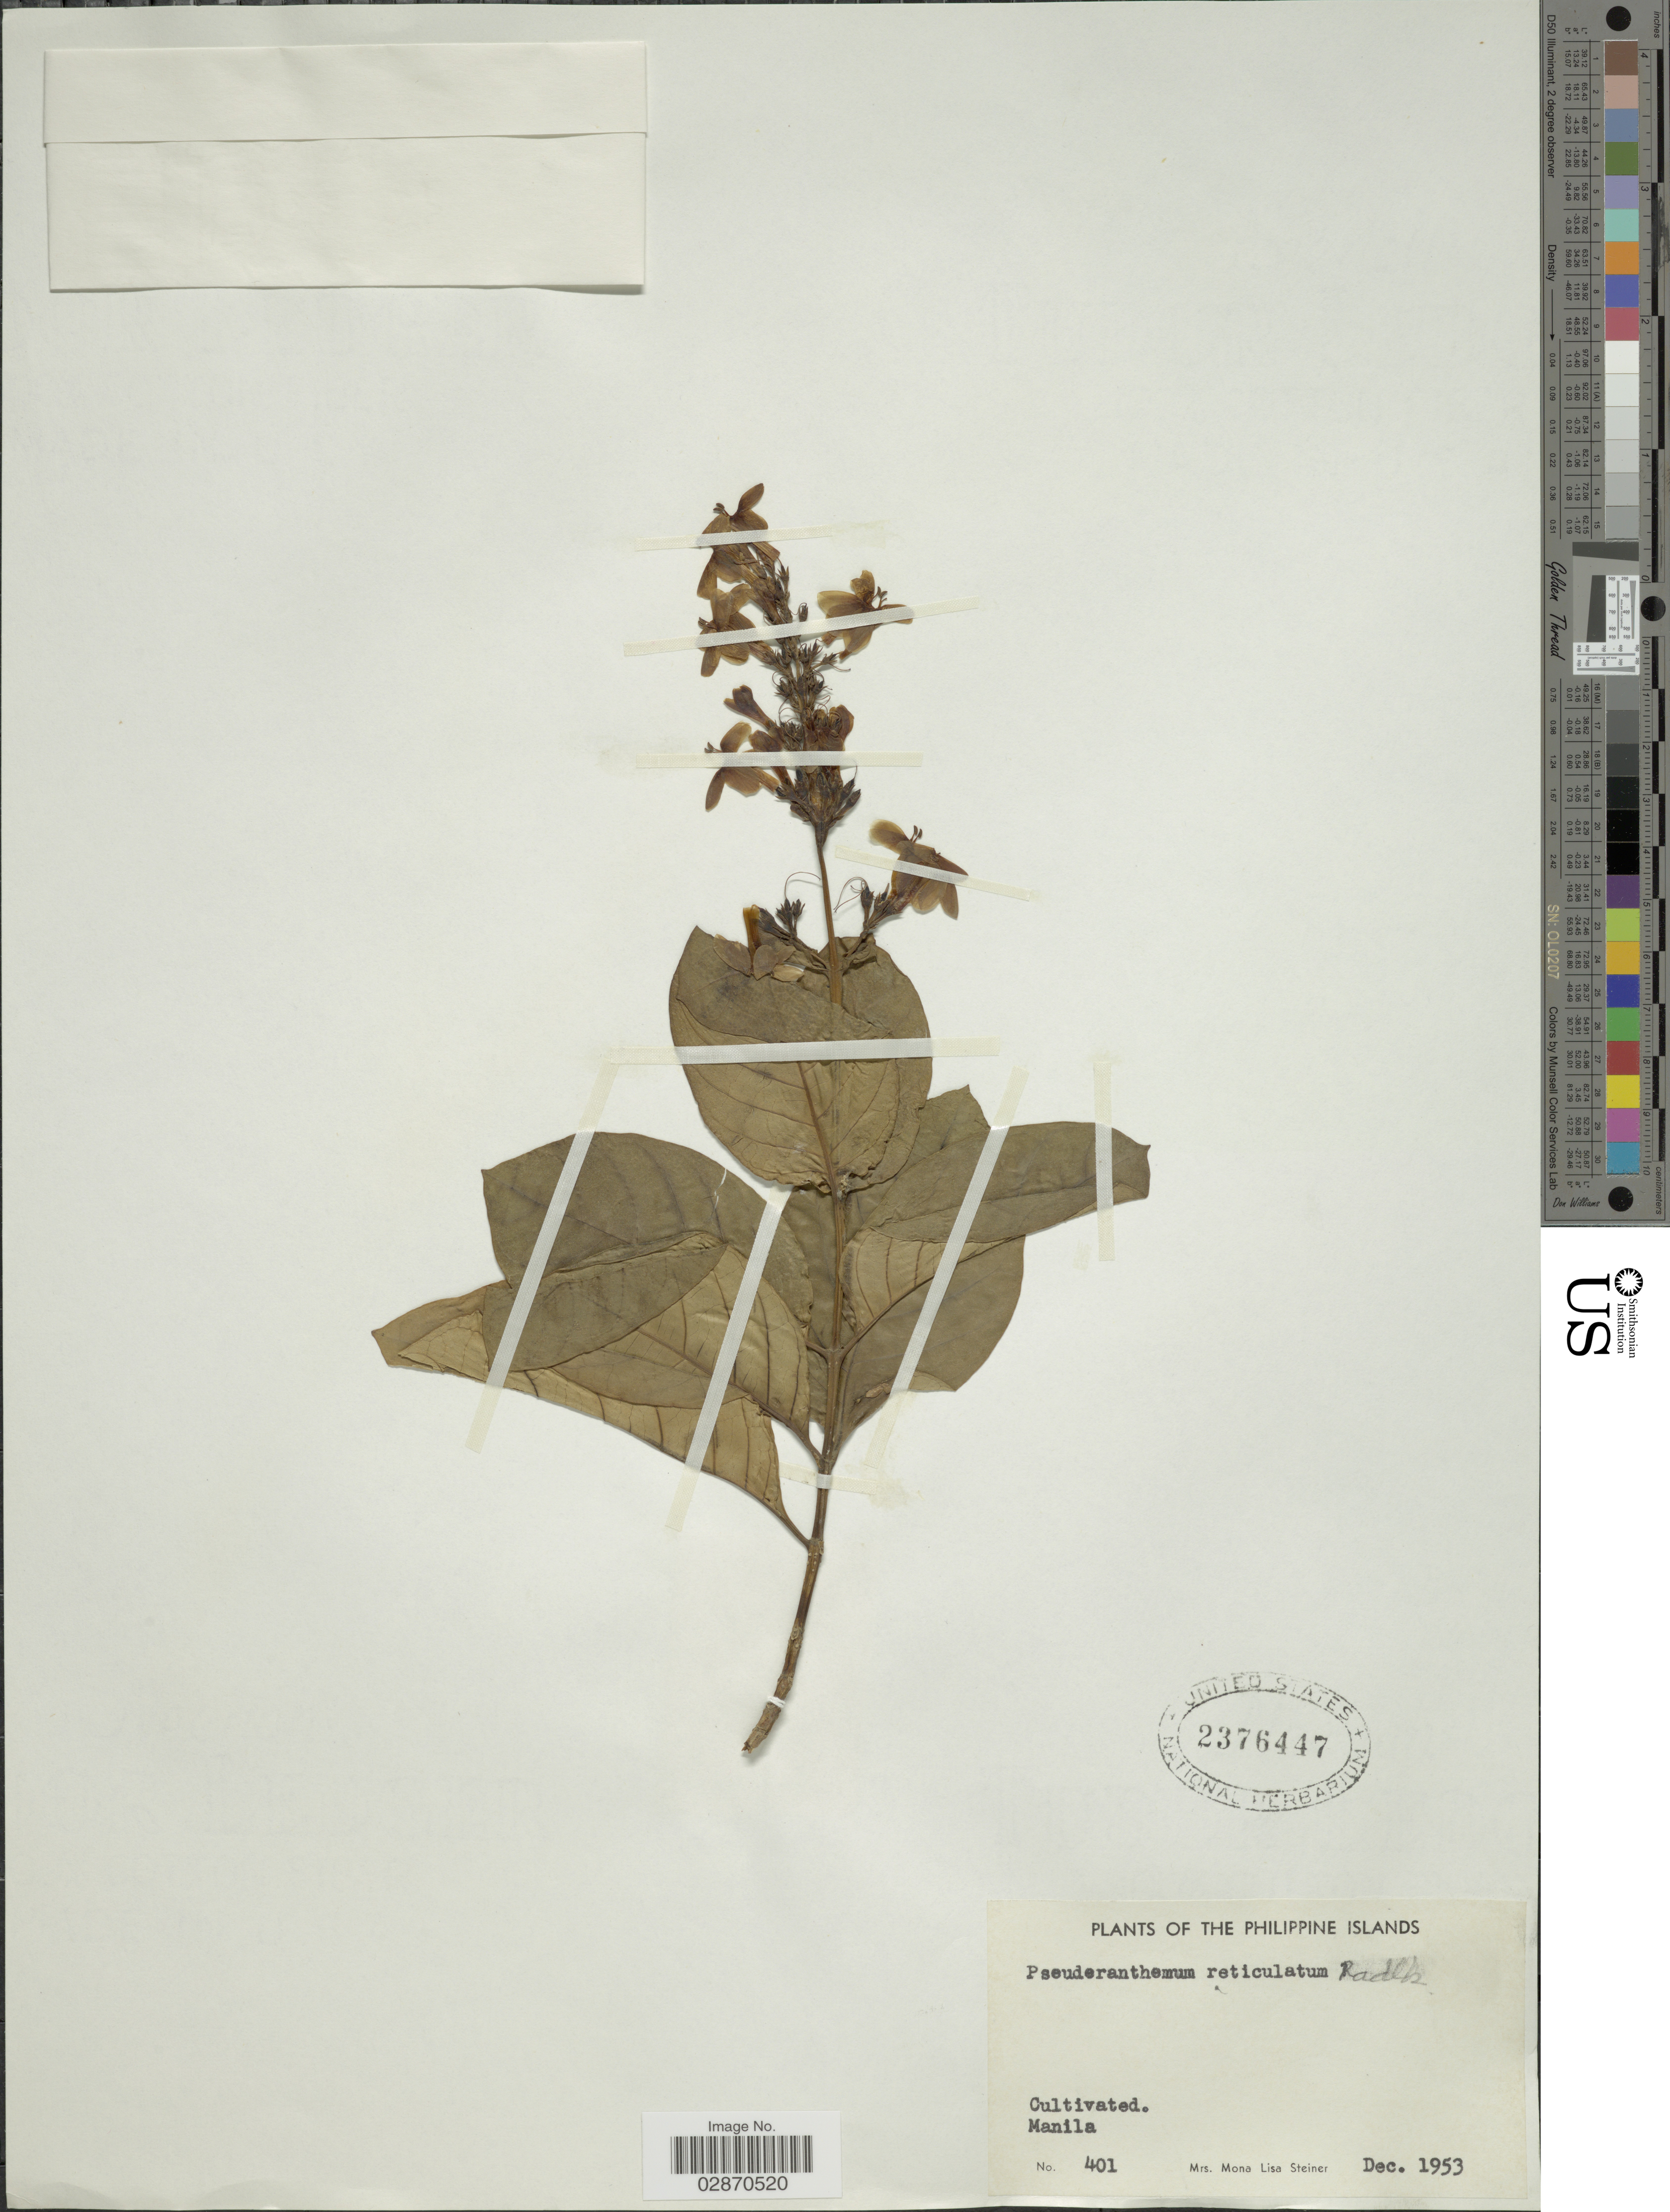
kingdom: Plantae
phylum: Tracheophyta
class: Magnoliopsida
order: Lamiales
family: Acanthaceae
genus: Pseuderanthemum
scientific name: Pseuderanthemum reticulatum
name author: Radlk.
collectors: M. Steiner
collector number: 401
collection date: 1953-12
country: Philippines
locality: Philippine Islands. Manila.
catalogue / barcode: US 2376447